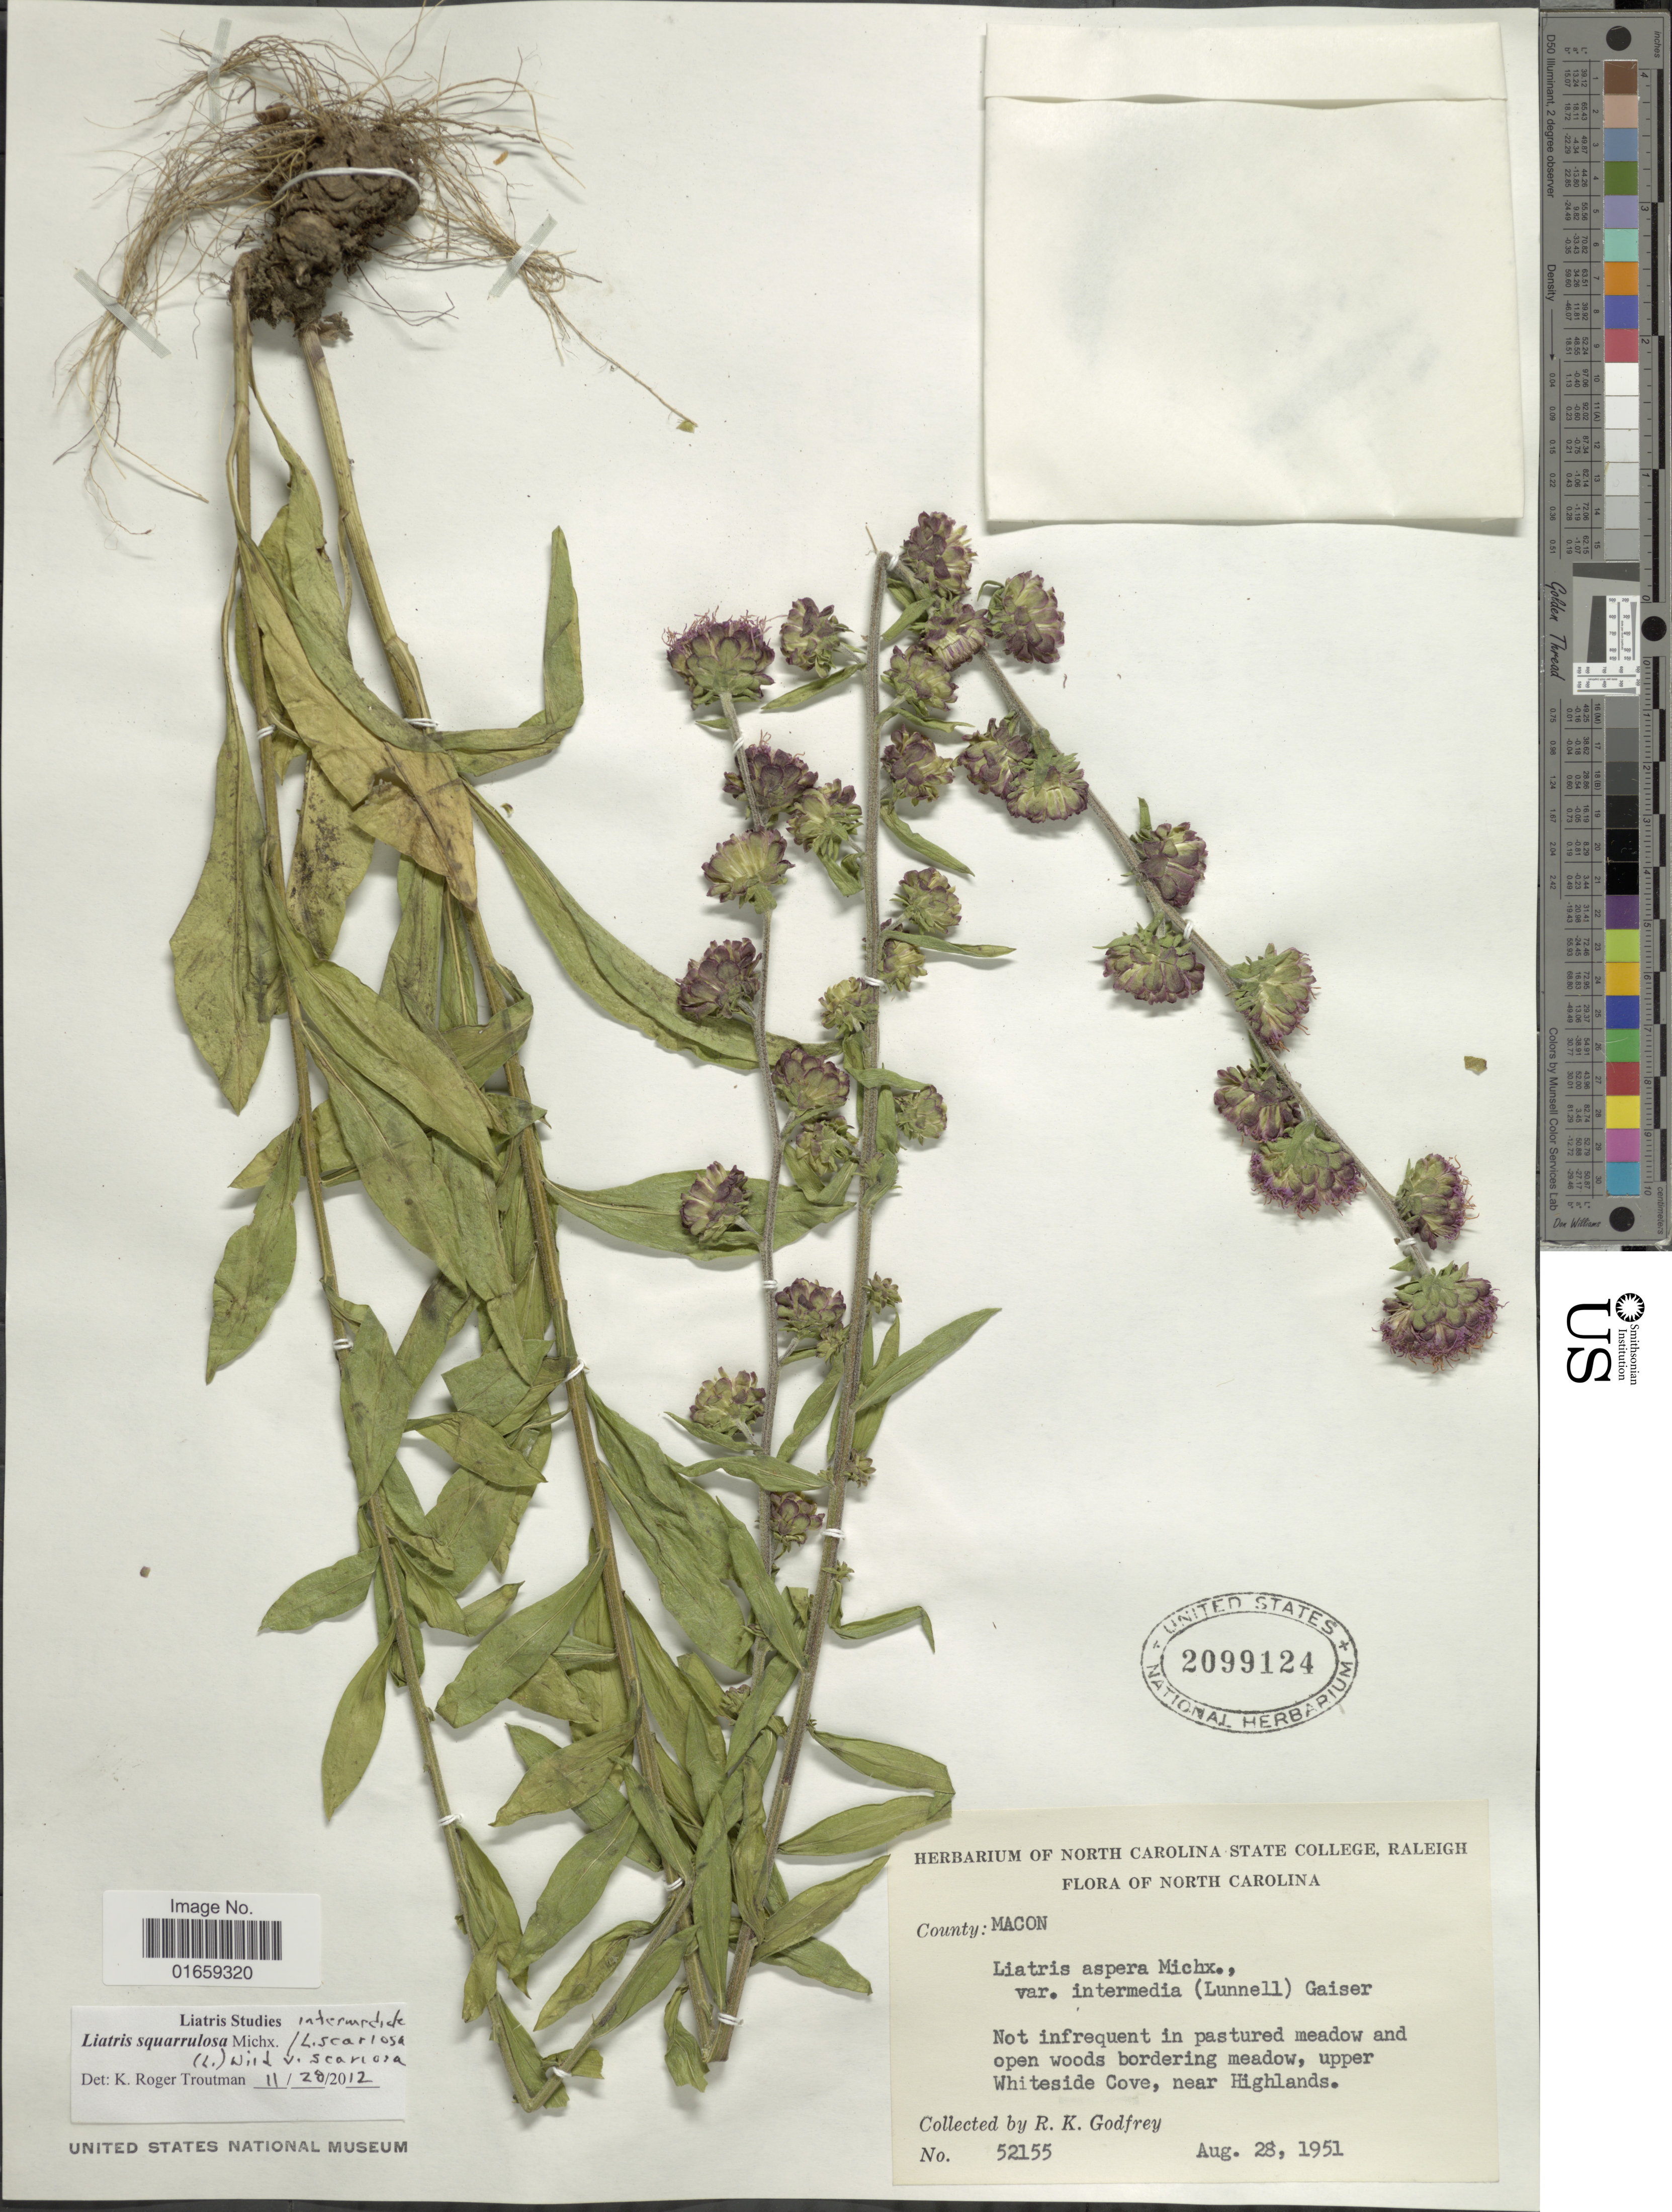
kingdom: Plantae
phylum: Tracheophyta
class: Magnoliopsida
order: Asterales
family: Asteraceae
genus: Liatris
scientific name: Liatris scariosa var. scariosa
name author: Willd.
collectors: R. K. Godfrey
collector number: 52155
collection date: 1951-08-28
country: United States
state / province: North Carolina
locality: County: Macon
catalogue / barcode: US 2099124